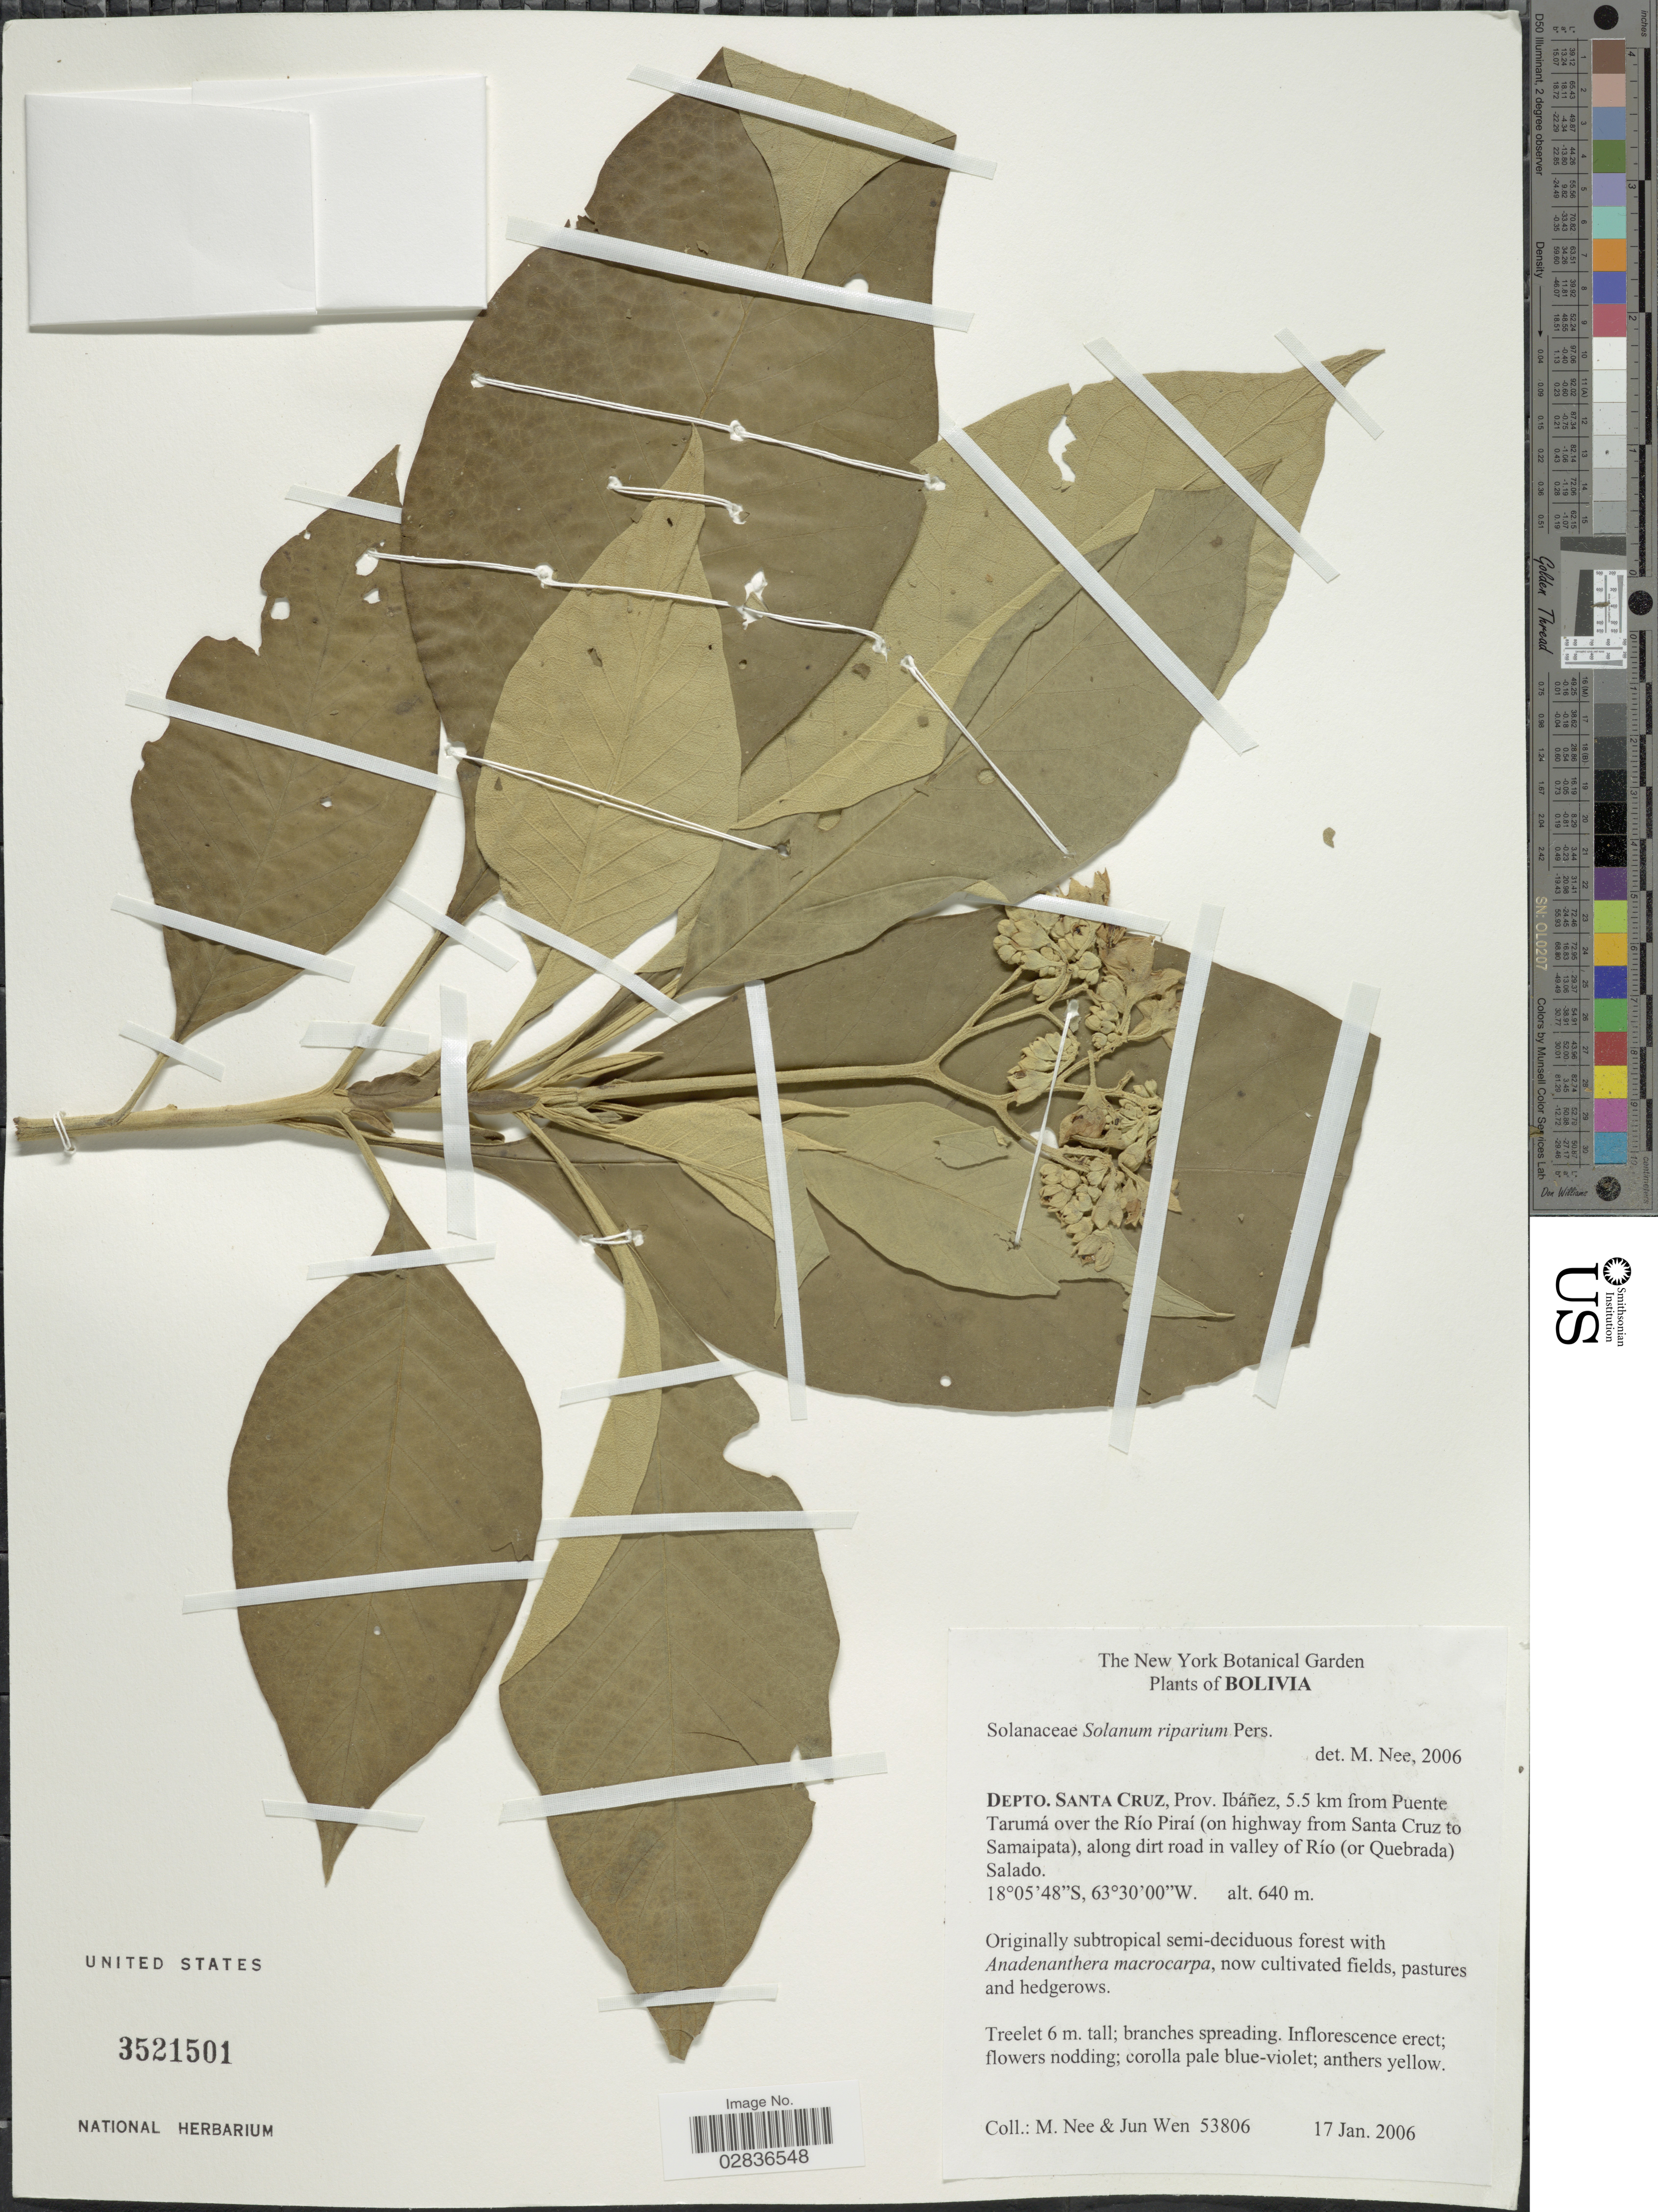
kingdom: Plantae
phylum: Tracheophyta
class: Magnoliopsida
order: Solanales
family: Solanaceae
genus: Solanum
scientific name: Solanum riparium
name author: Pers.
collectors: M. Nee & J. Wen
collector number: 53806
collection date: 2006-01-17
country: Bolivia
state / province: Santa Cruz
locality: Depto. Santa Cruz, Prov. Ibáñez, 5.5 km from Puente Tarumá over the Río Piraí (on highway from Santa Cruz to Samaipata), along dirt road in valley of Río (or Quebrada) Salado.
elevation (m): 640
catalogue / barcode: US 3521501